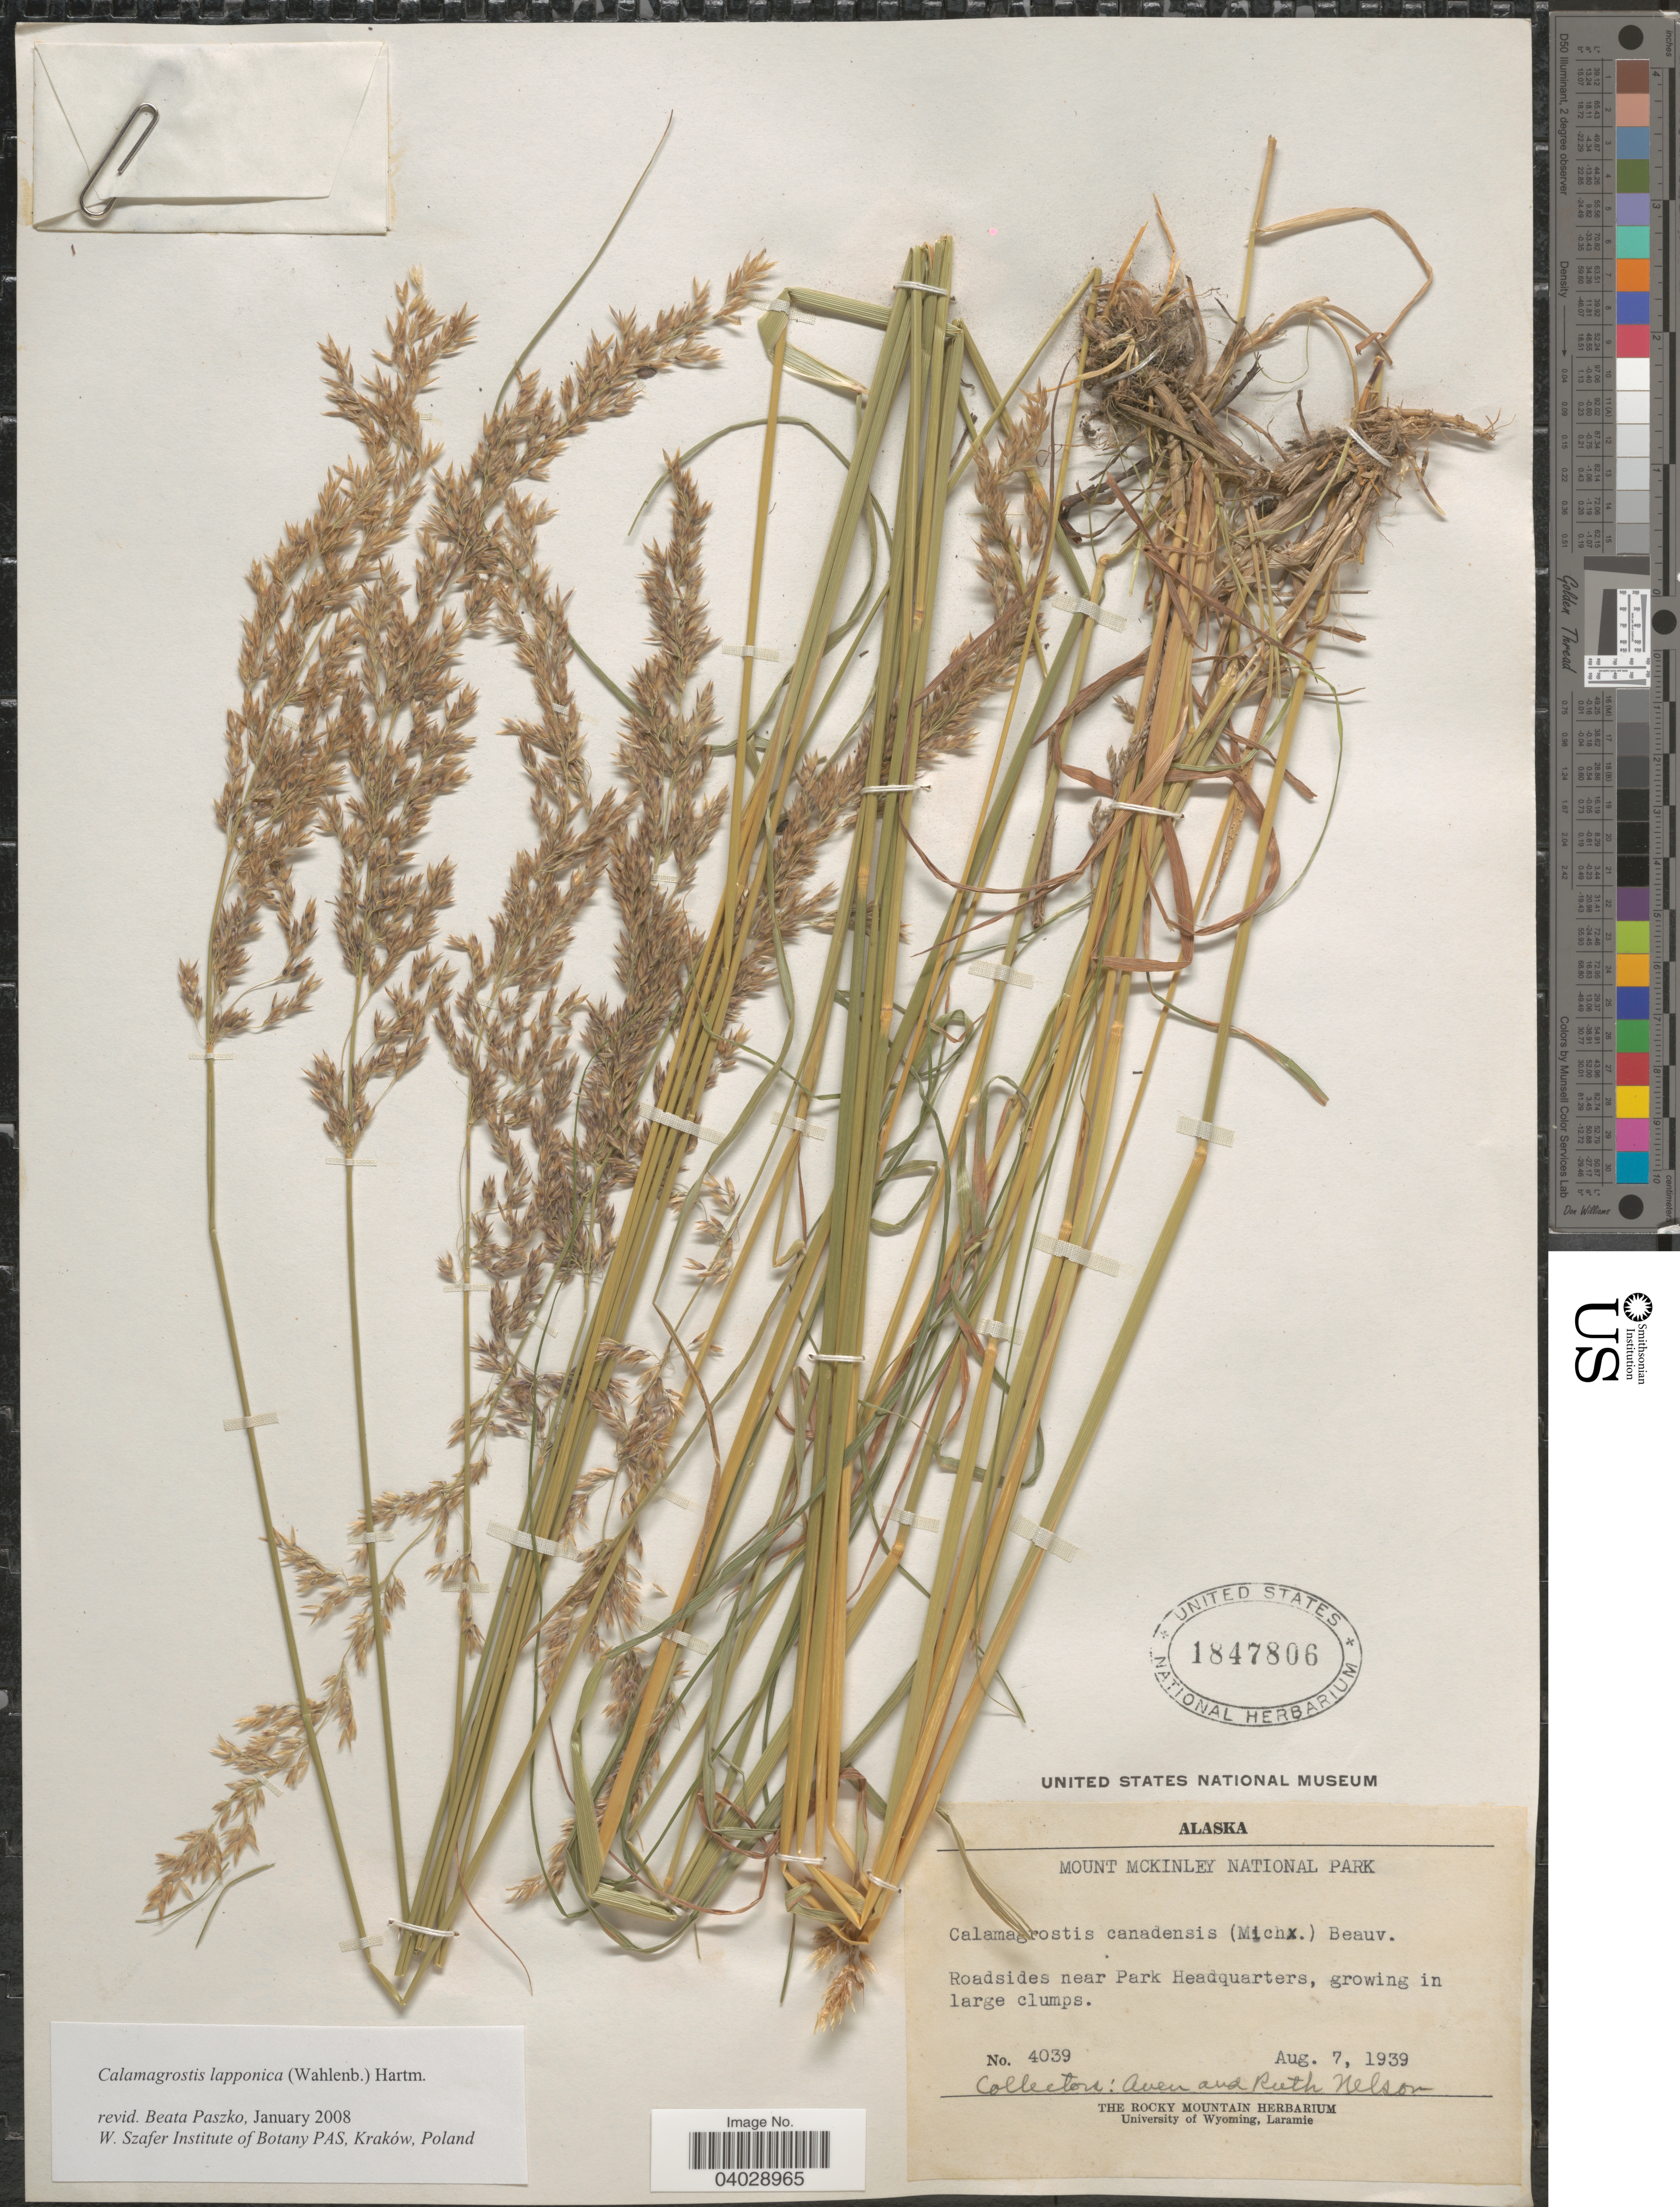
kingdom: Plantae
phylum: Tracheophyta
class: Liliopsida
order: Poales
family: Poaceae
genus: Calamagrostis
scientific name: Calamagrostis lapponica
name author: (Wahlenb.) Hartm.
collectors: A. Nelson & R. A. Nelson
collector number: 4039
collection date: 1939-08-07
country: United States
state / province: Alaska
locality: Mount McKinley National Park. Roadsides near Park Headquarters.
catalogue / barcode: US 1847806